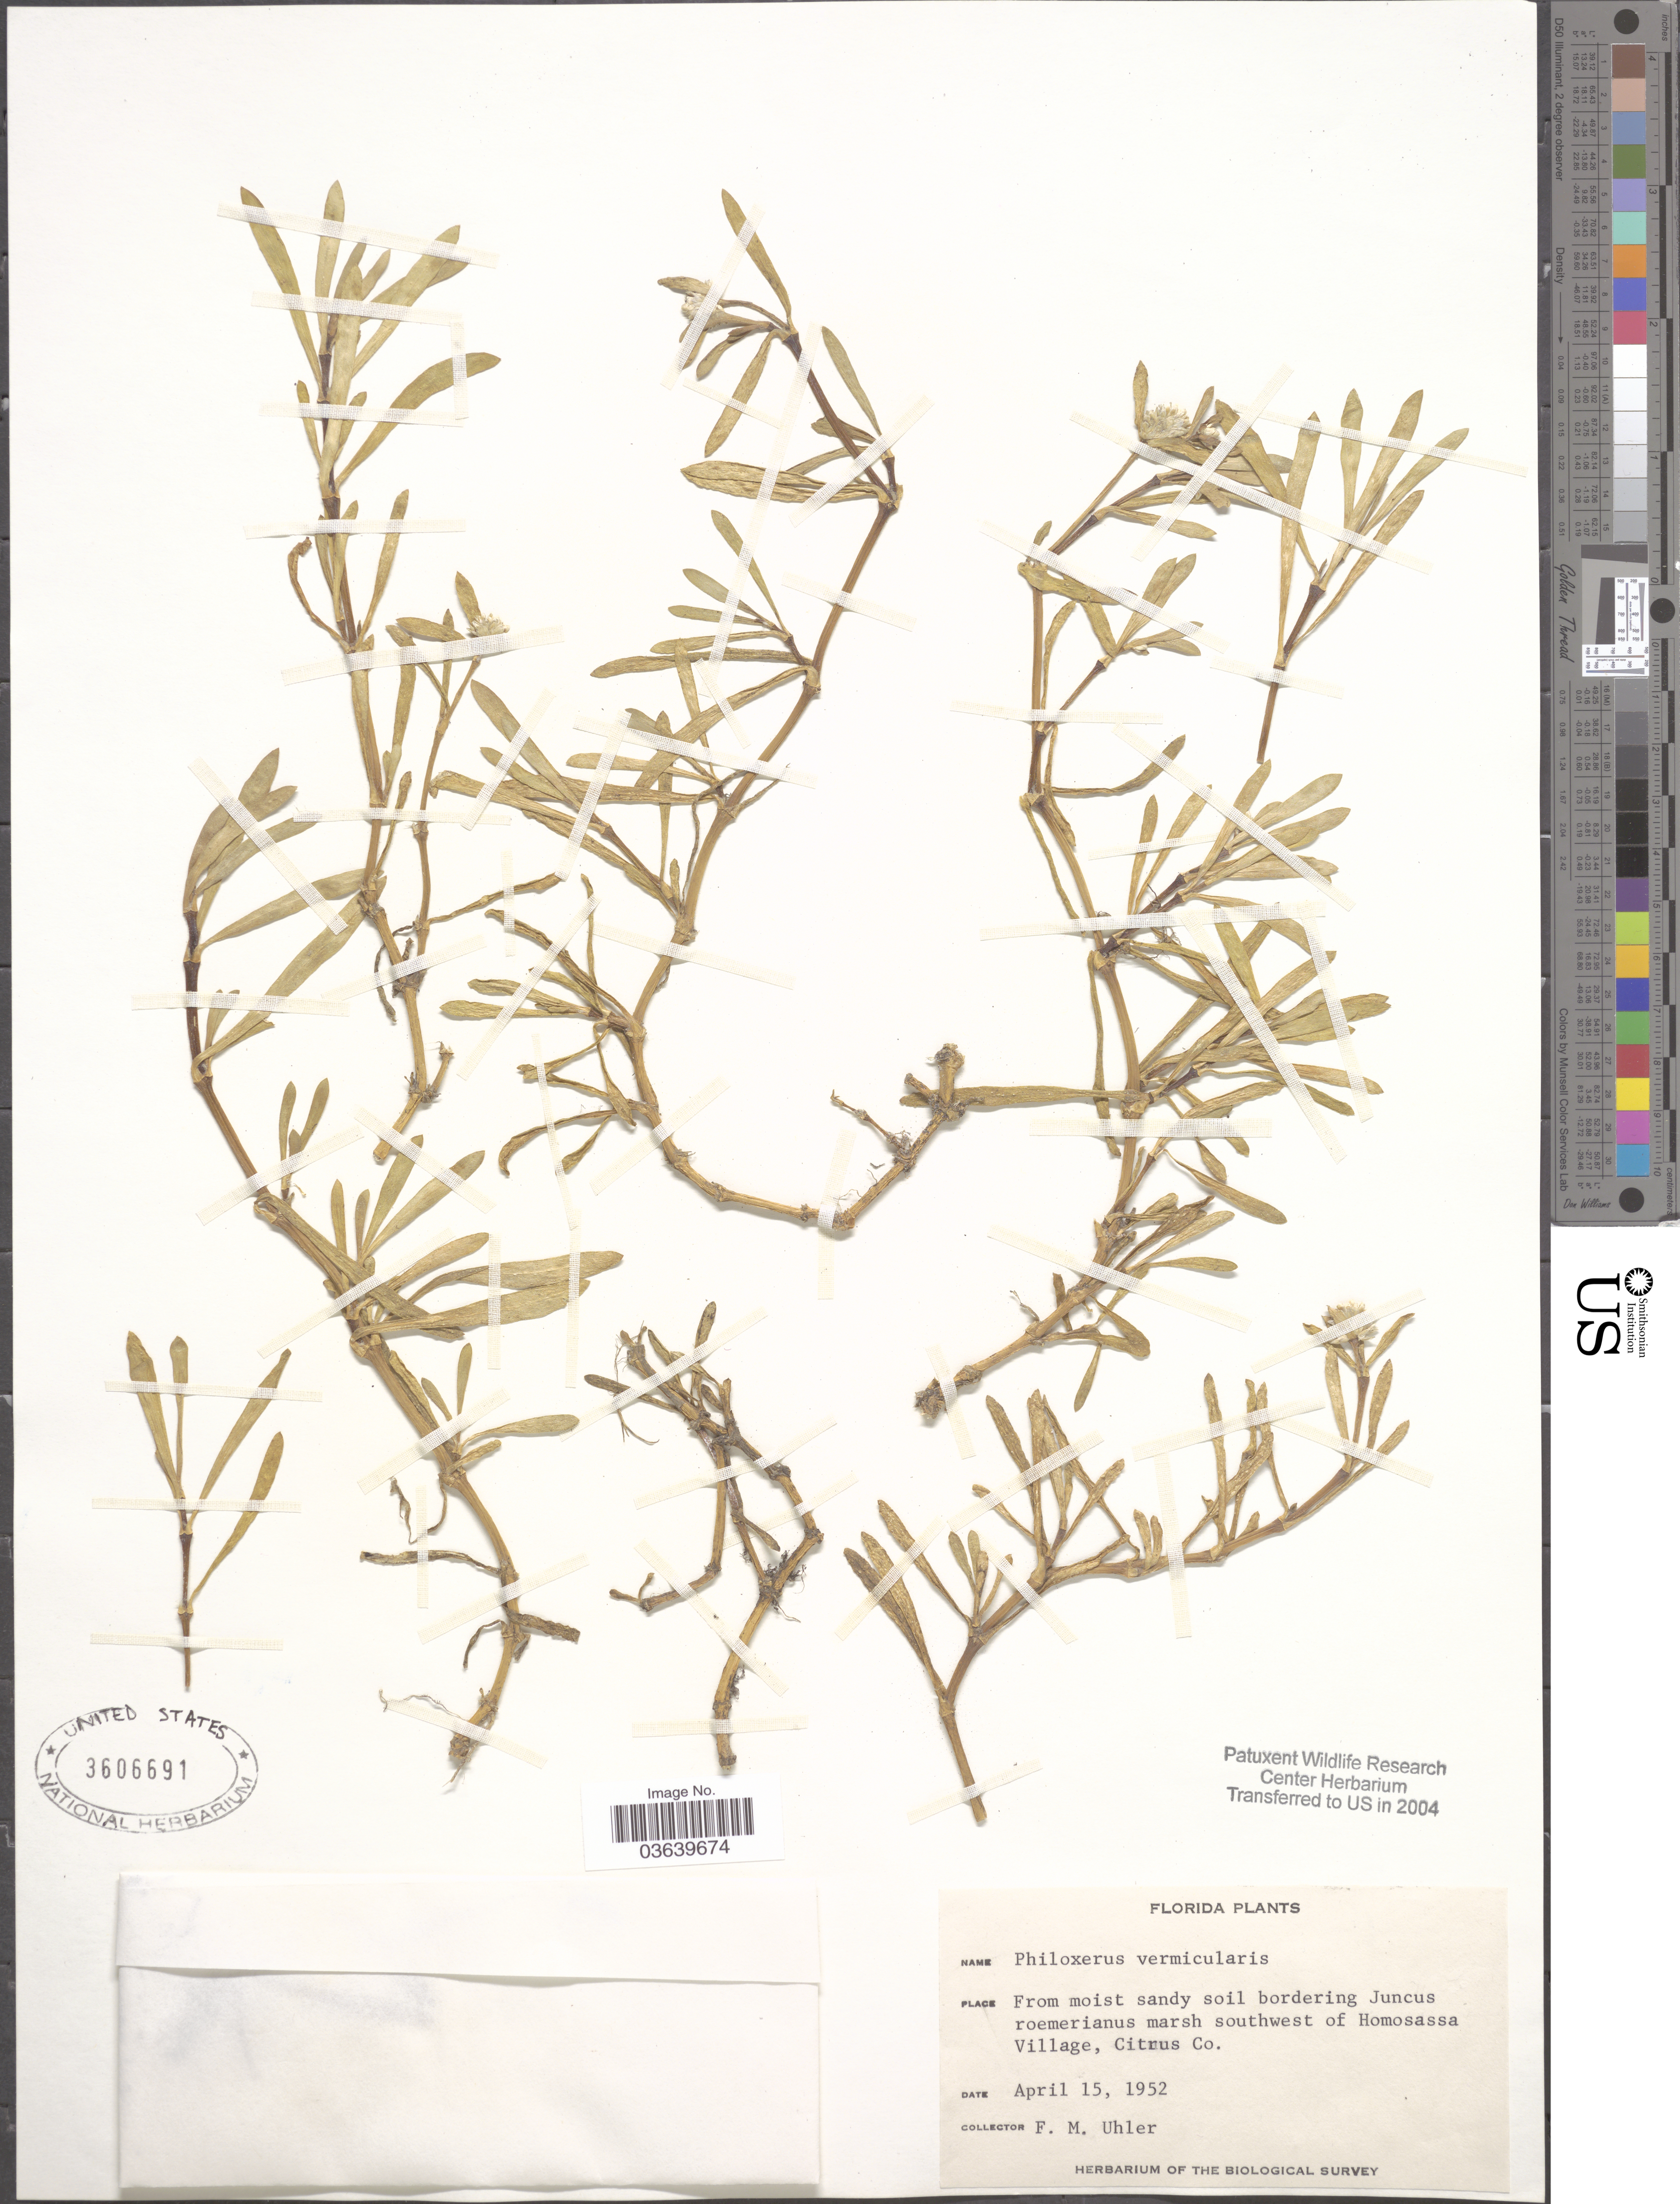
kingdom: Plantae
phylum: Tracheophyta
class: Magnoliopsida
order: Caryophyllales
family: Amaranthaceae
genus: Gomphrena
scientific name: Gomphrena vermicularis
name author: L.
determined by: Strong, Mark T., (BOT), Smithsonian Institution - National Museum of Natural History (UNITED STATES)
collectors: F. M. Uhler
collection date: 1952-04-15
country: United States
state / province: Florida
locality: Southwest of Homosassa Village, Citrus Co.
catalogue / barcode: US 3606691